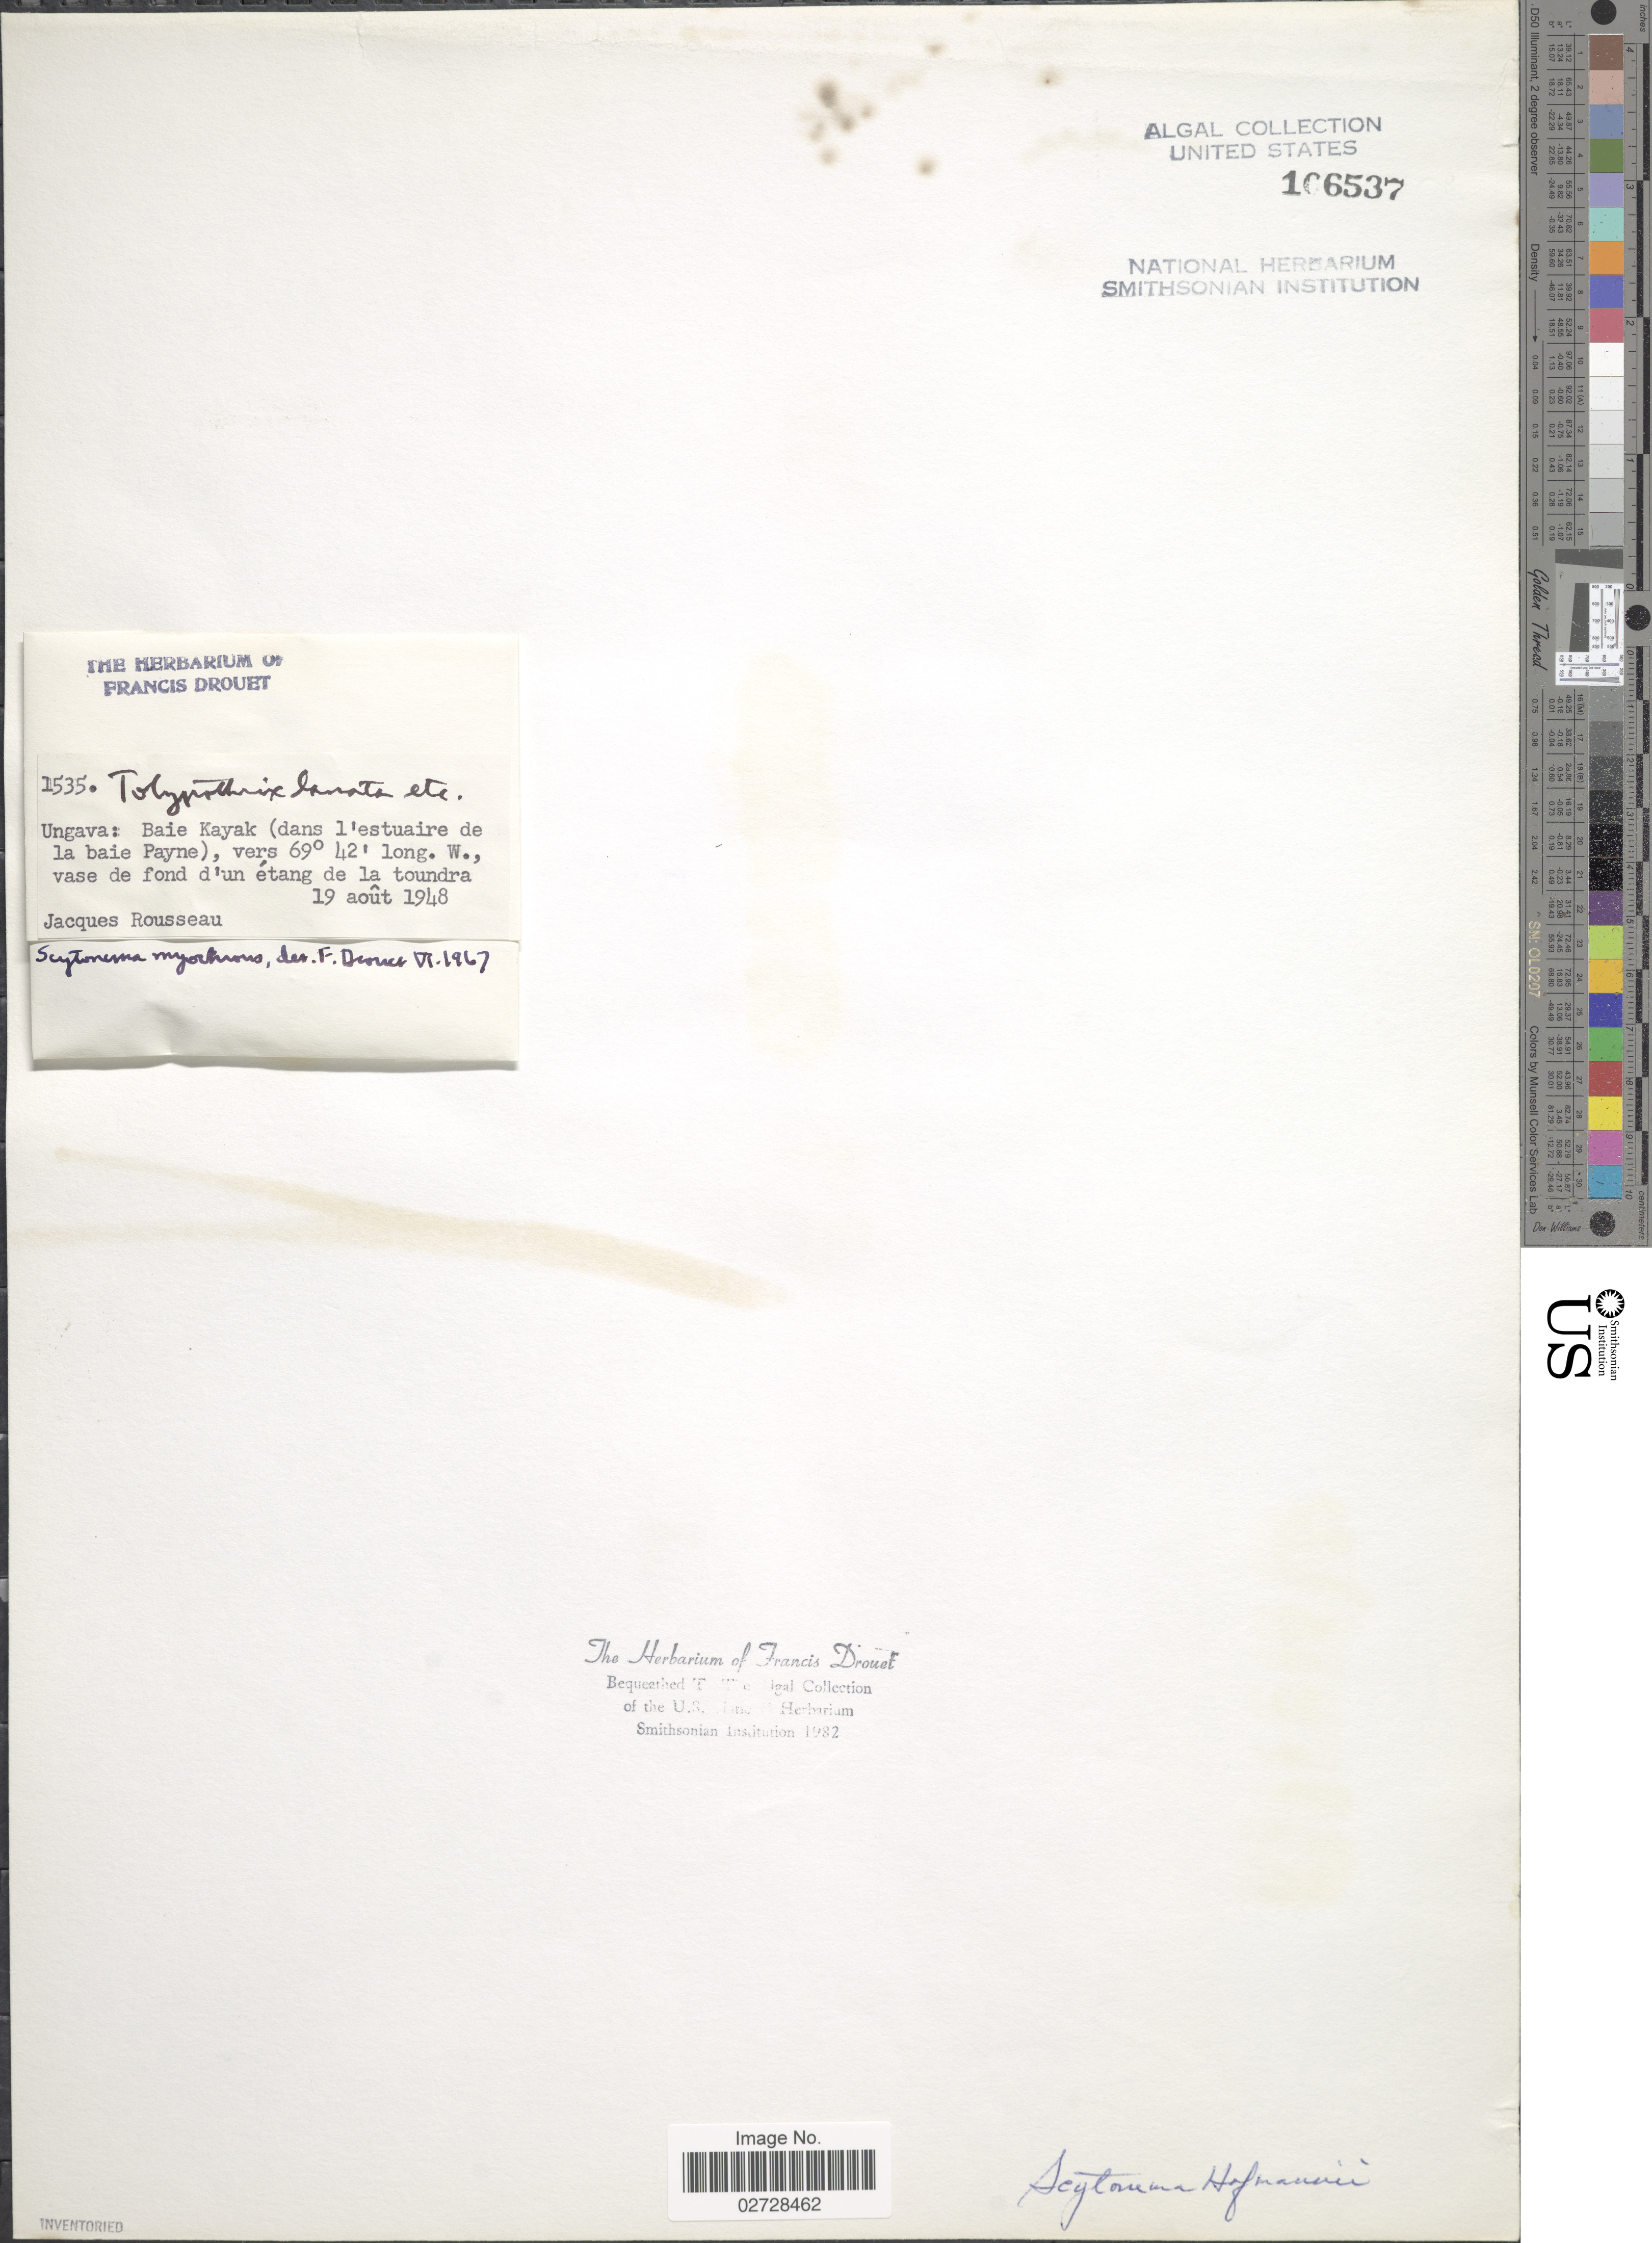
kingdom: Bacteria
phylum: Cyanobacteria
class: Cyanobacteriia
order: Cyanobacteriales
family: Scytonemataceae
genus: Scytonema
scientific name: Scytonema hofmannii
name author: C. Agardh ex Bornet & Flahault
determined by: Drouet, F. E.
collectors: J. Rousseau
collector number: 1535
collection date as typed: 19 Aug 1948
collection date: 1948-08-19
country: Canada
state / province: Quebec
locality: Ungava, kayak bay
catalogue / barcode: US 106537